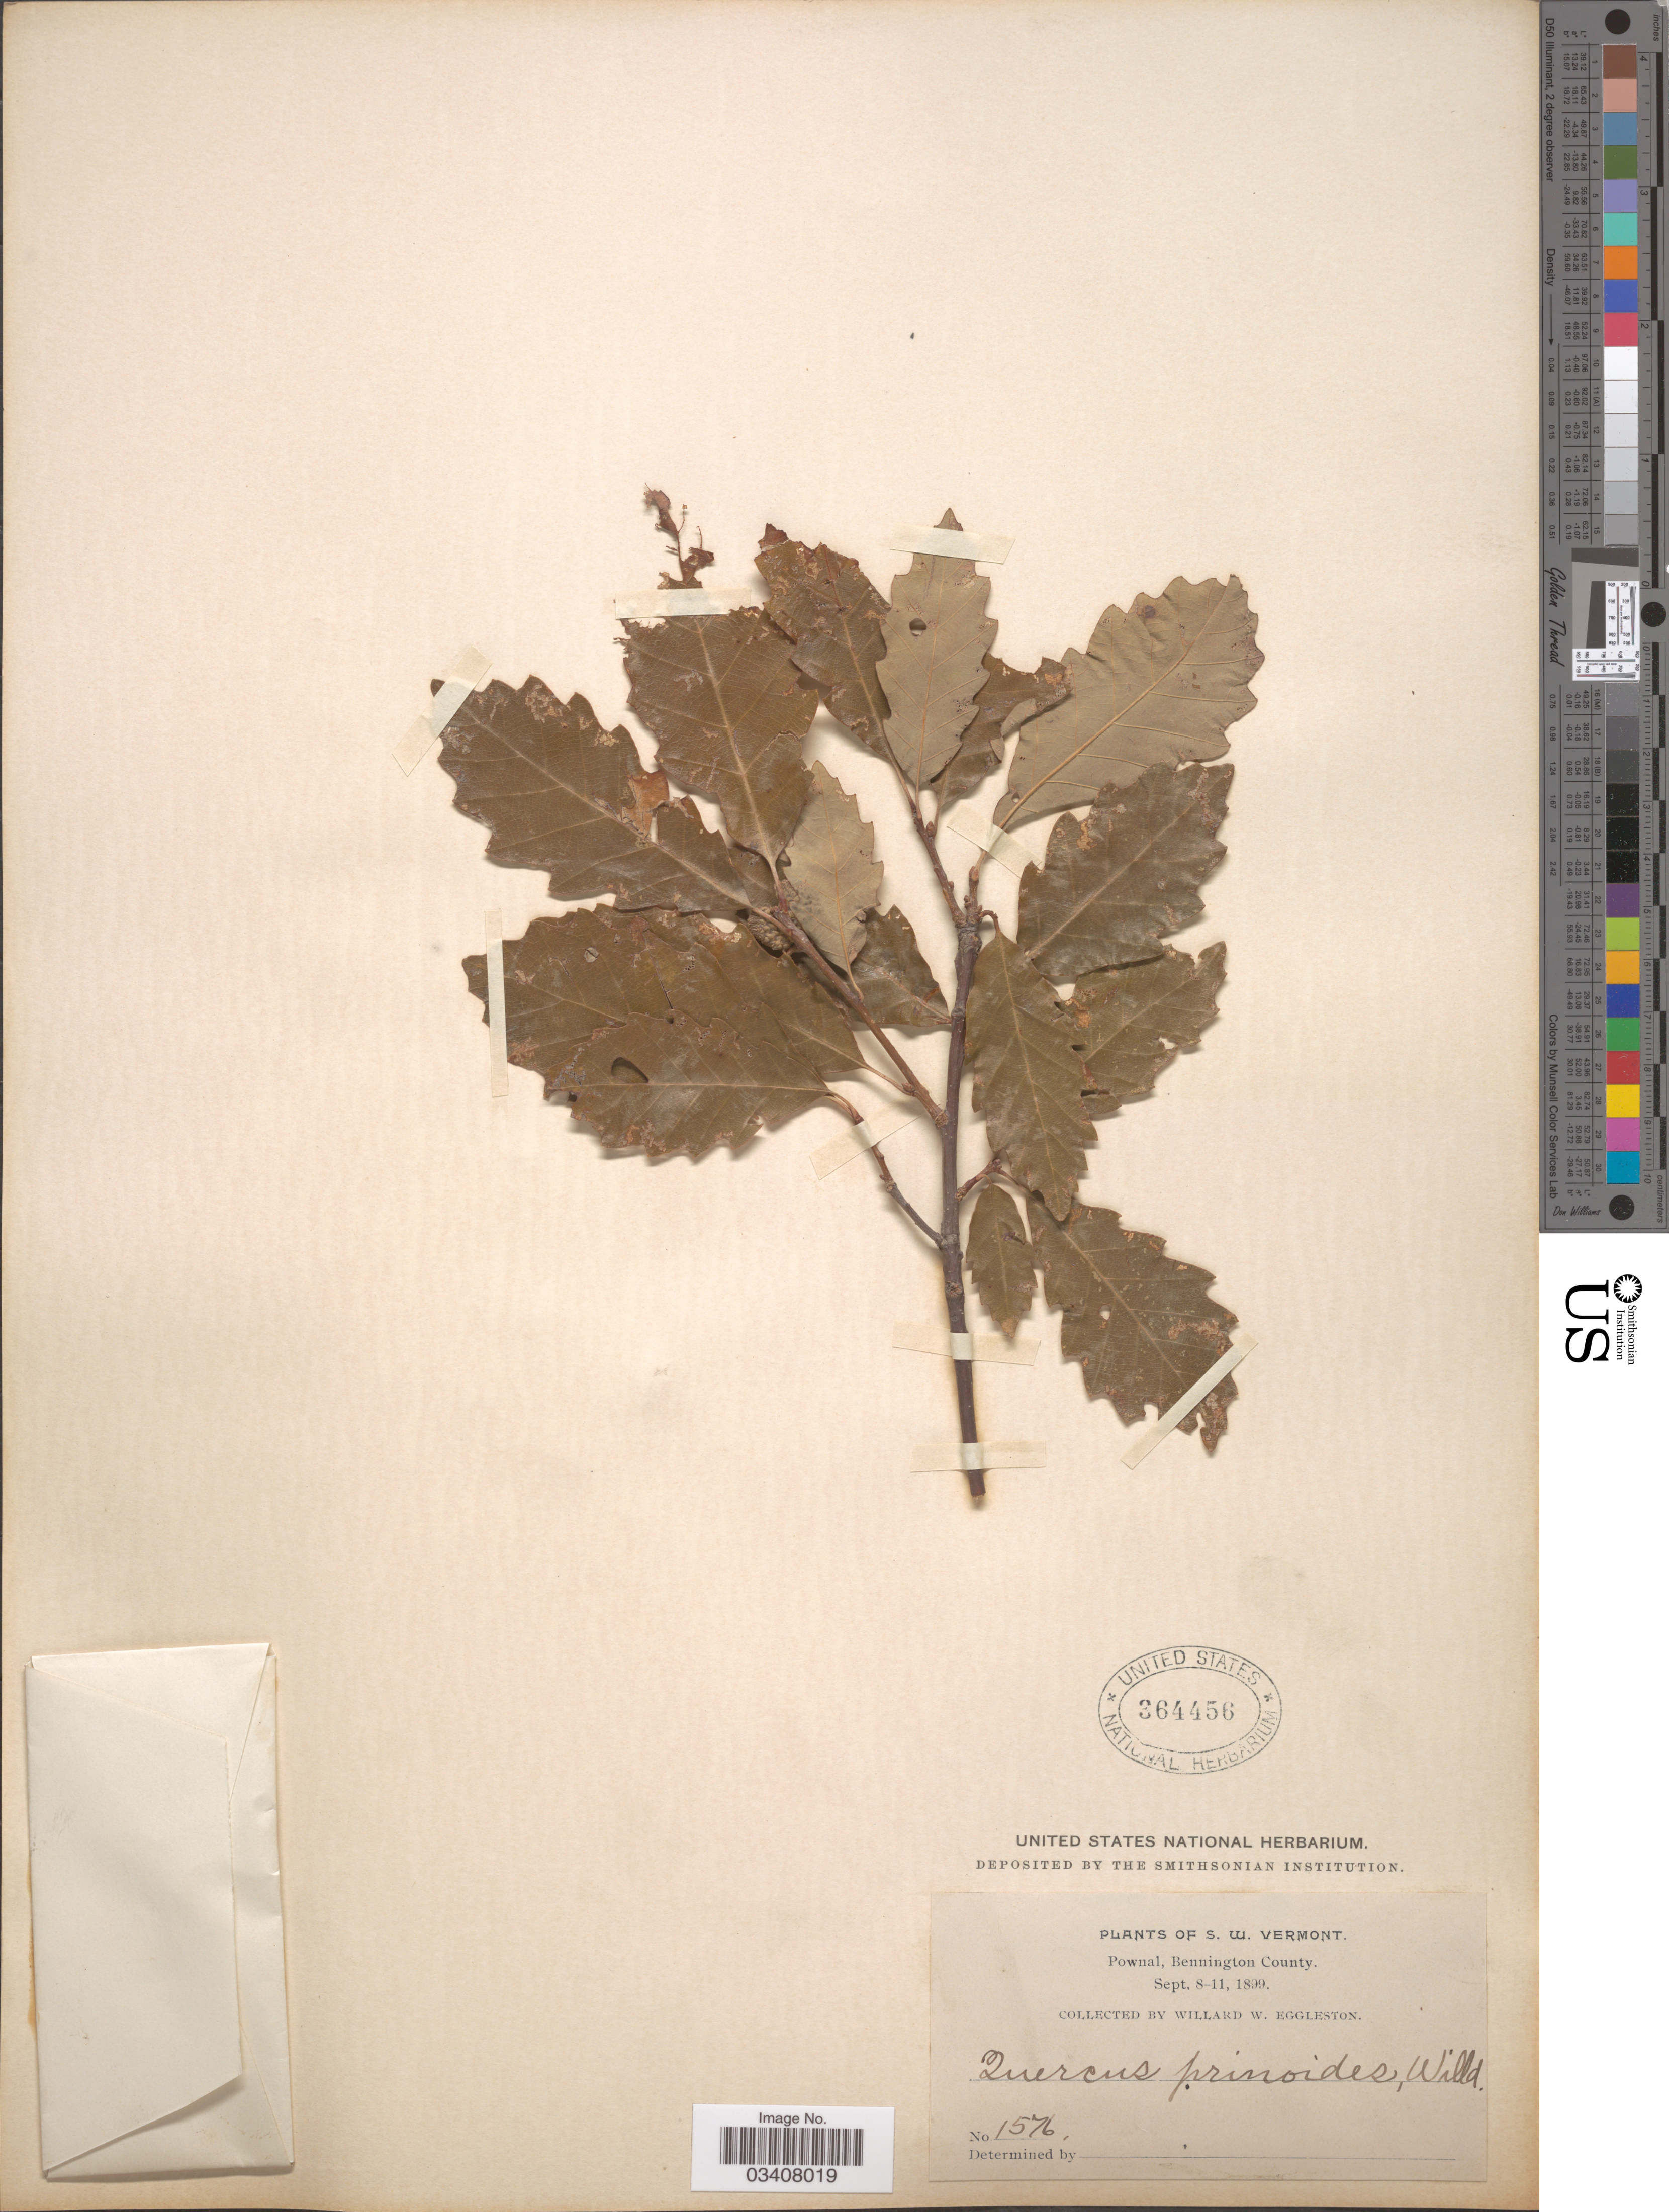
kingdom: Plantae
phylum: Tracheophyta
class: Magnoliopsida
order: Fagales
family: Fagaceae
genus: Quercus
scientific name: Quercus prinoides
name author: Willd.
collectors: W. W. Eggleston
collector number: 1576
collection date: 1899-09-08/1899-09-11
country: United States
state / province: Vermont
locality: S. W. Vermont. Pownal, Bennington County.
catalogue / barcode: US 364456